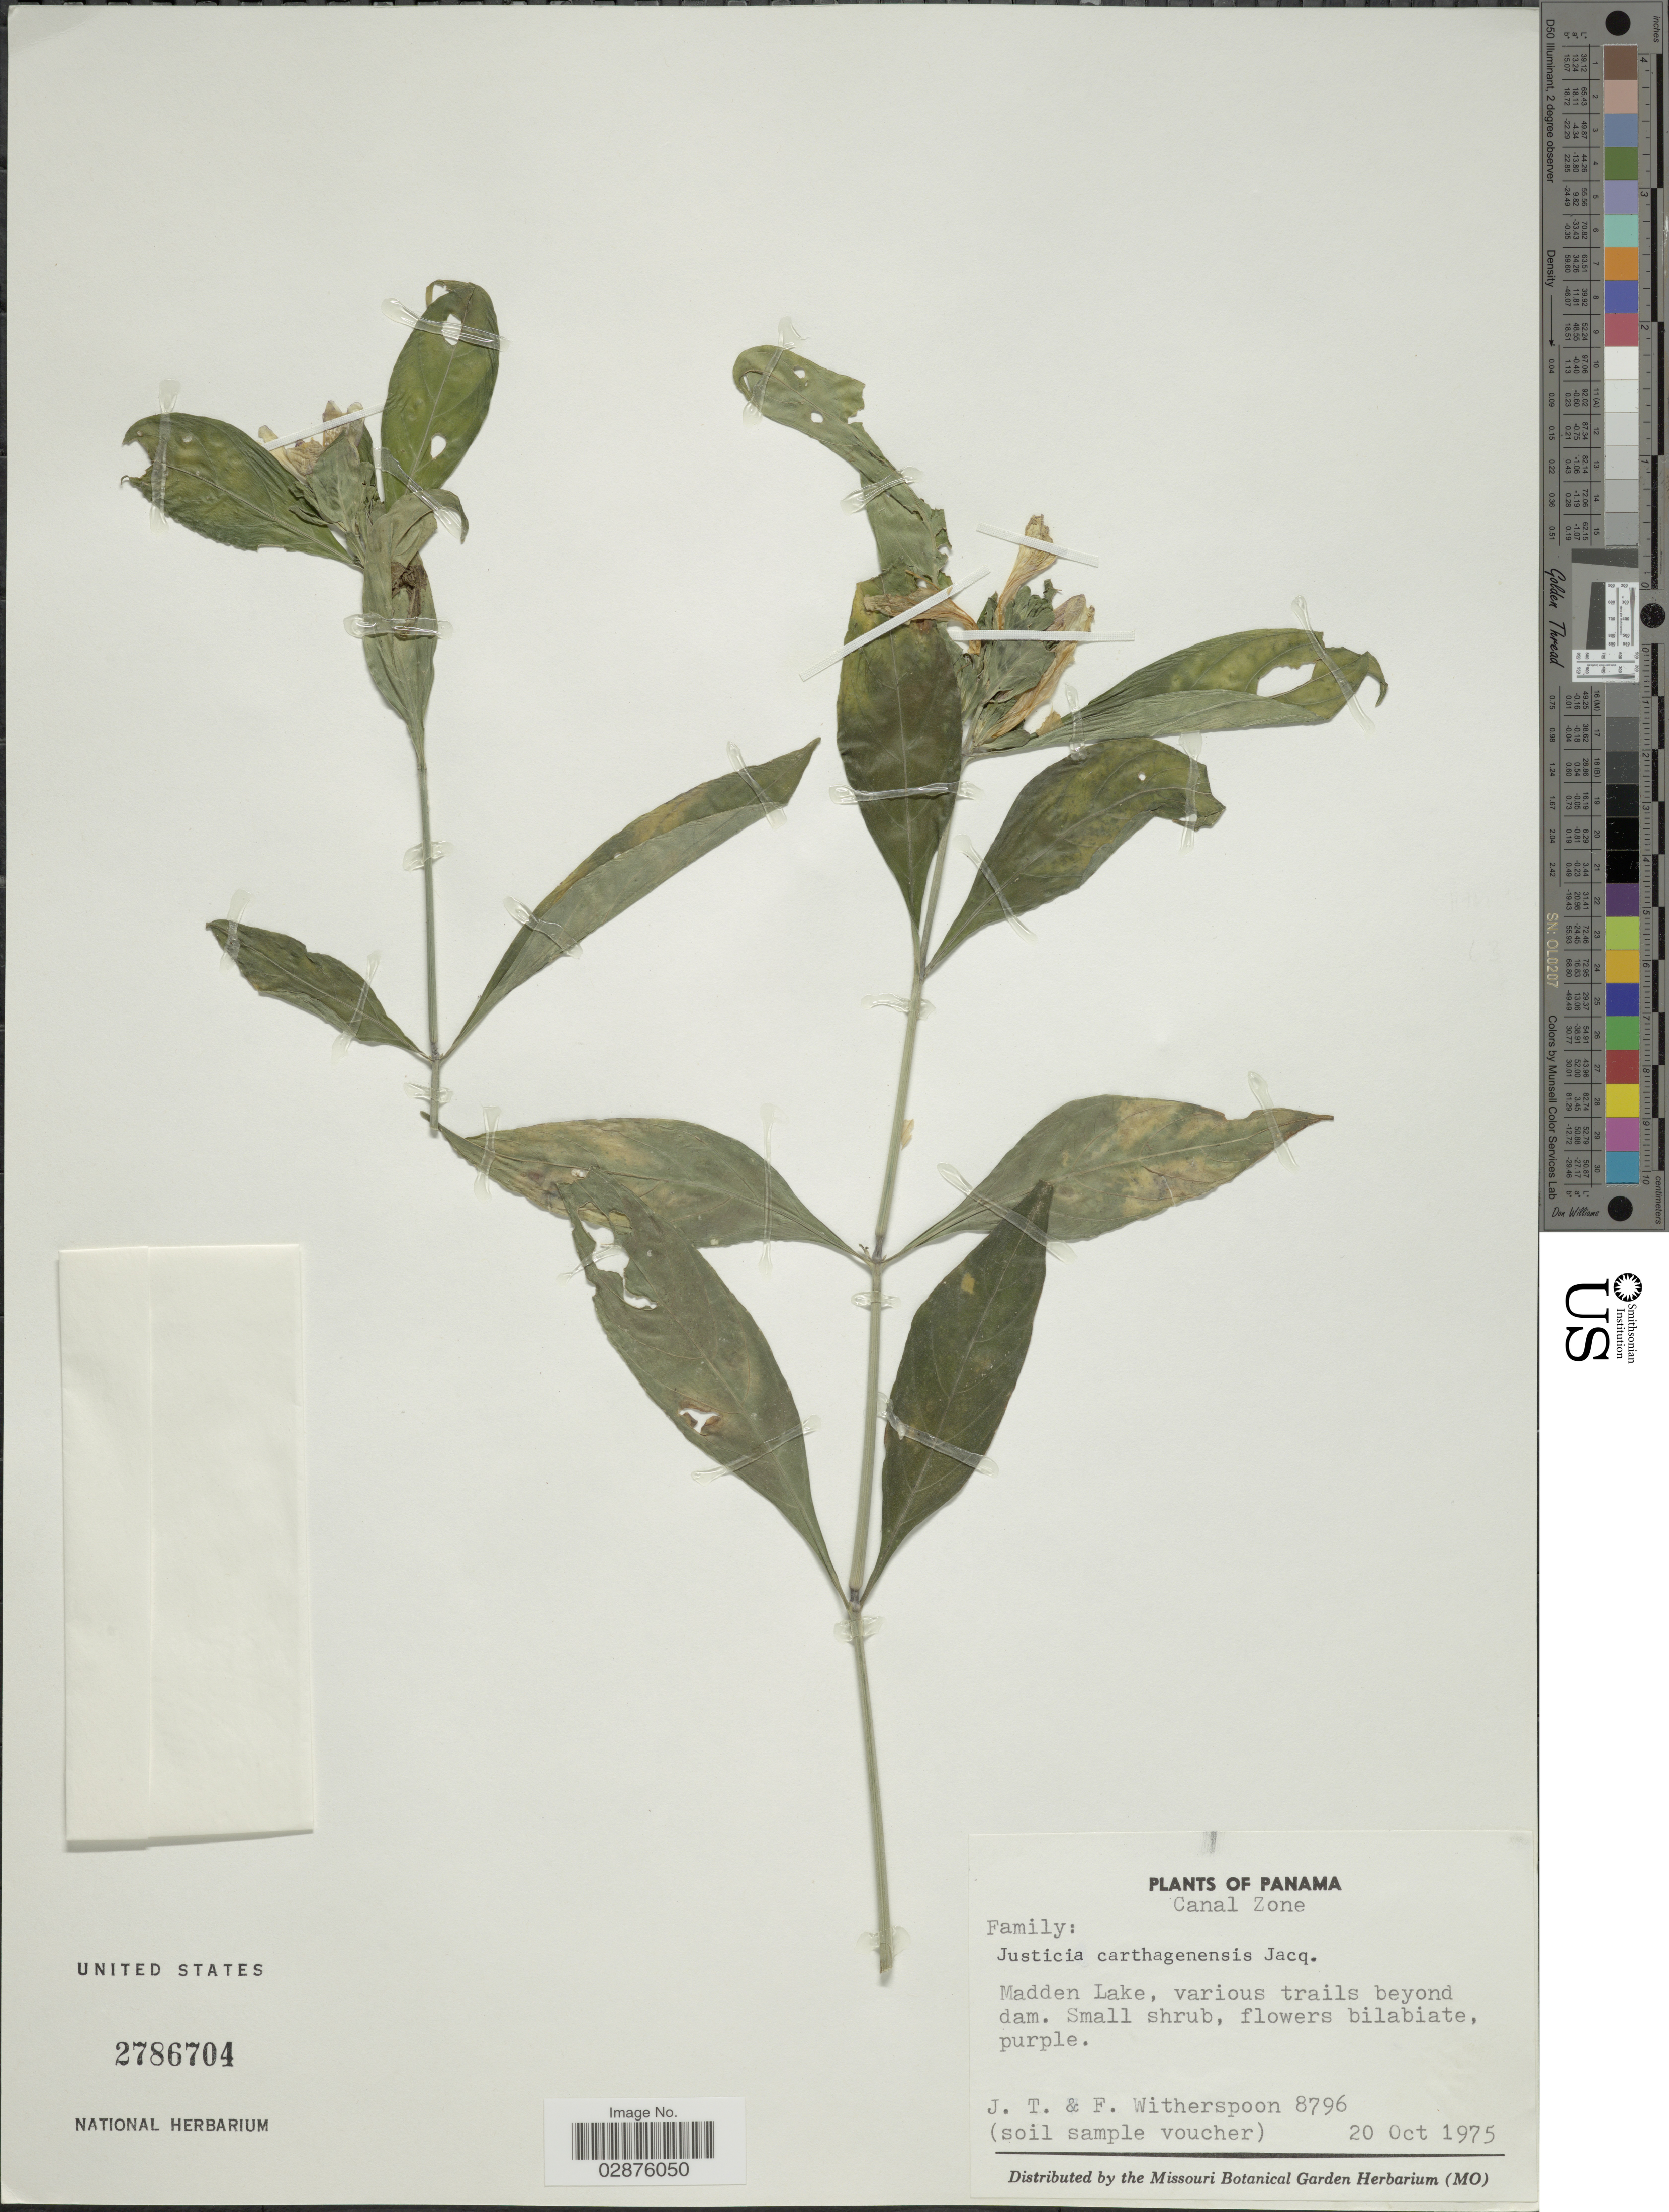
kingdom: Plantae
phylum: Tracheophyta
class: Magnoliopsida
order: Lamiales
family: Acanthaceae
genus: Justicia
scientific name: Justicia carthaginensis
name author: Jacq.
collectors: J. Witherspoon & F. Witherspoon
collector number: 8796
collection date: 1975-10-20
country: Panama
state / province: Colón / Panamá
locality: Madden Lake, various trails beyond dam.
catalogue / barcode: US 2786704